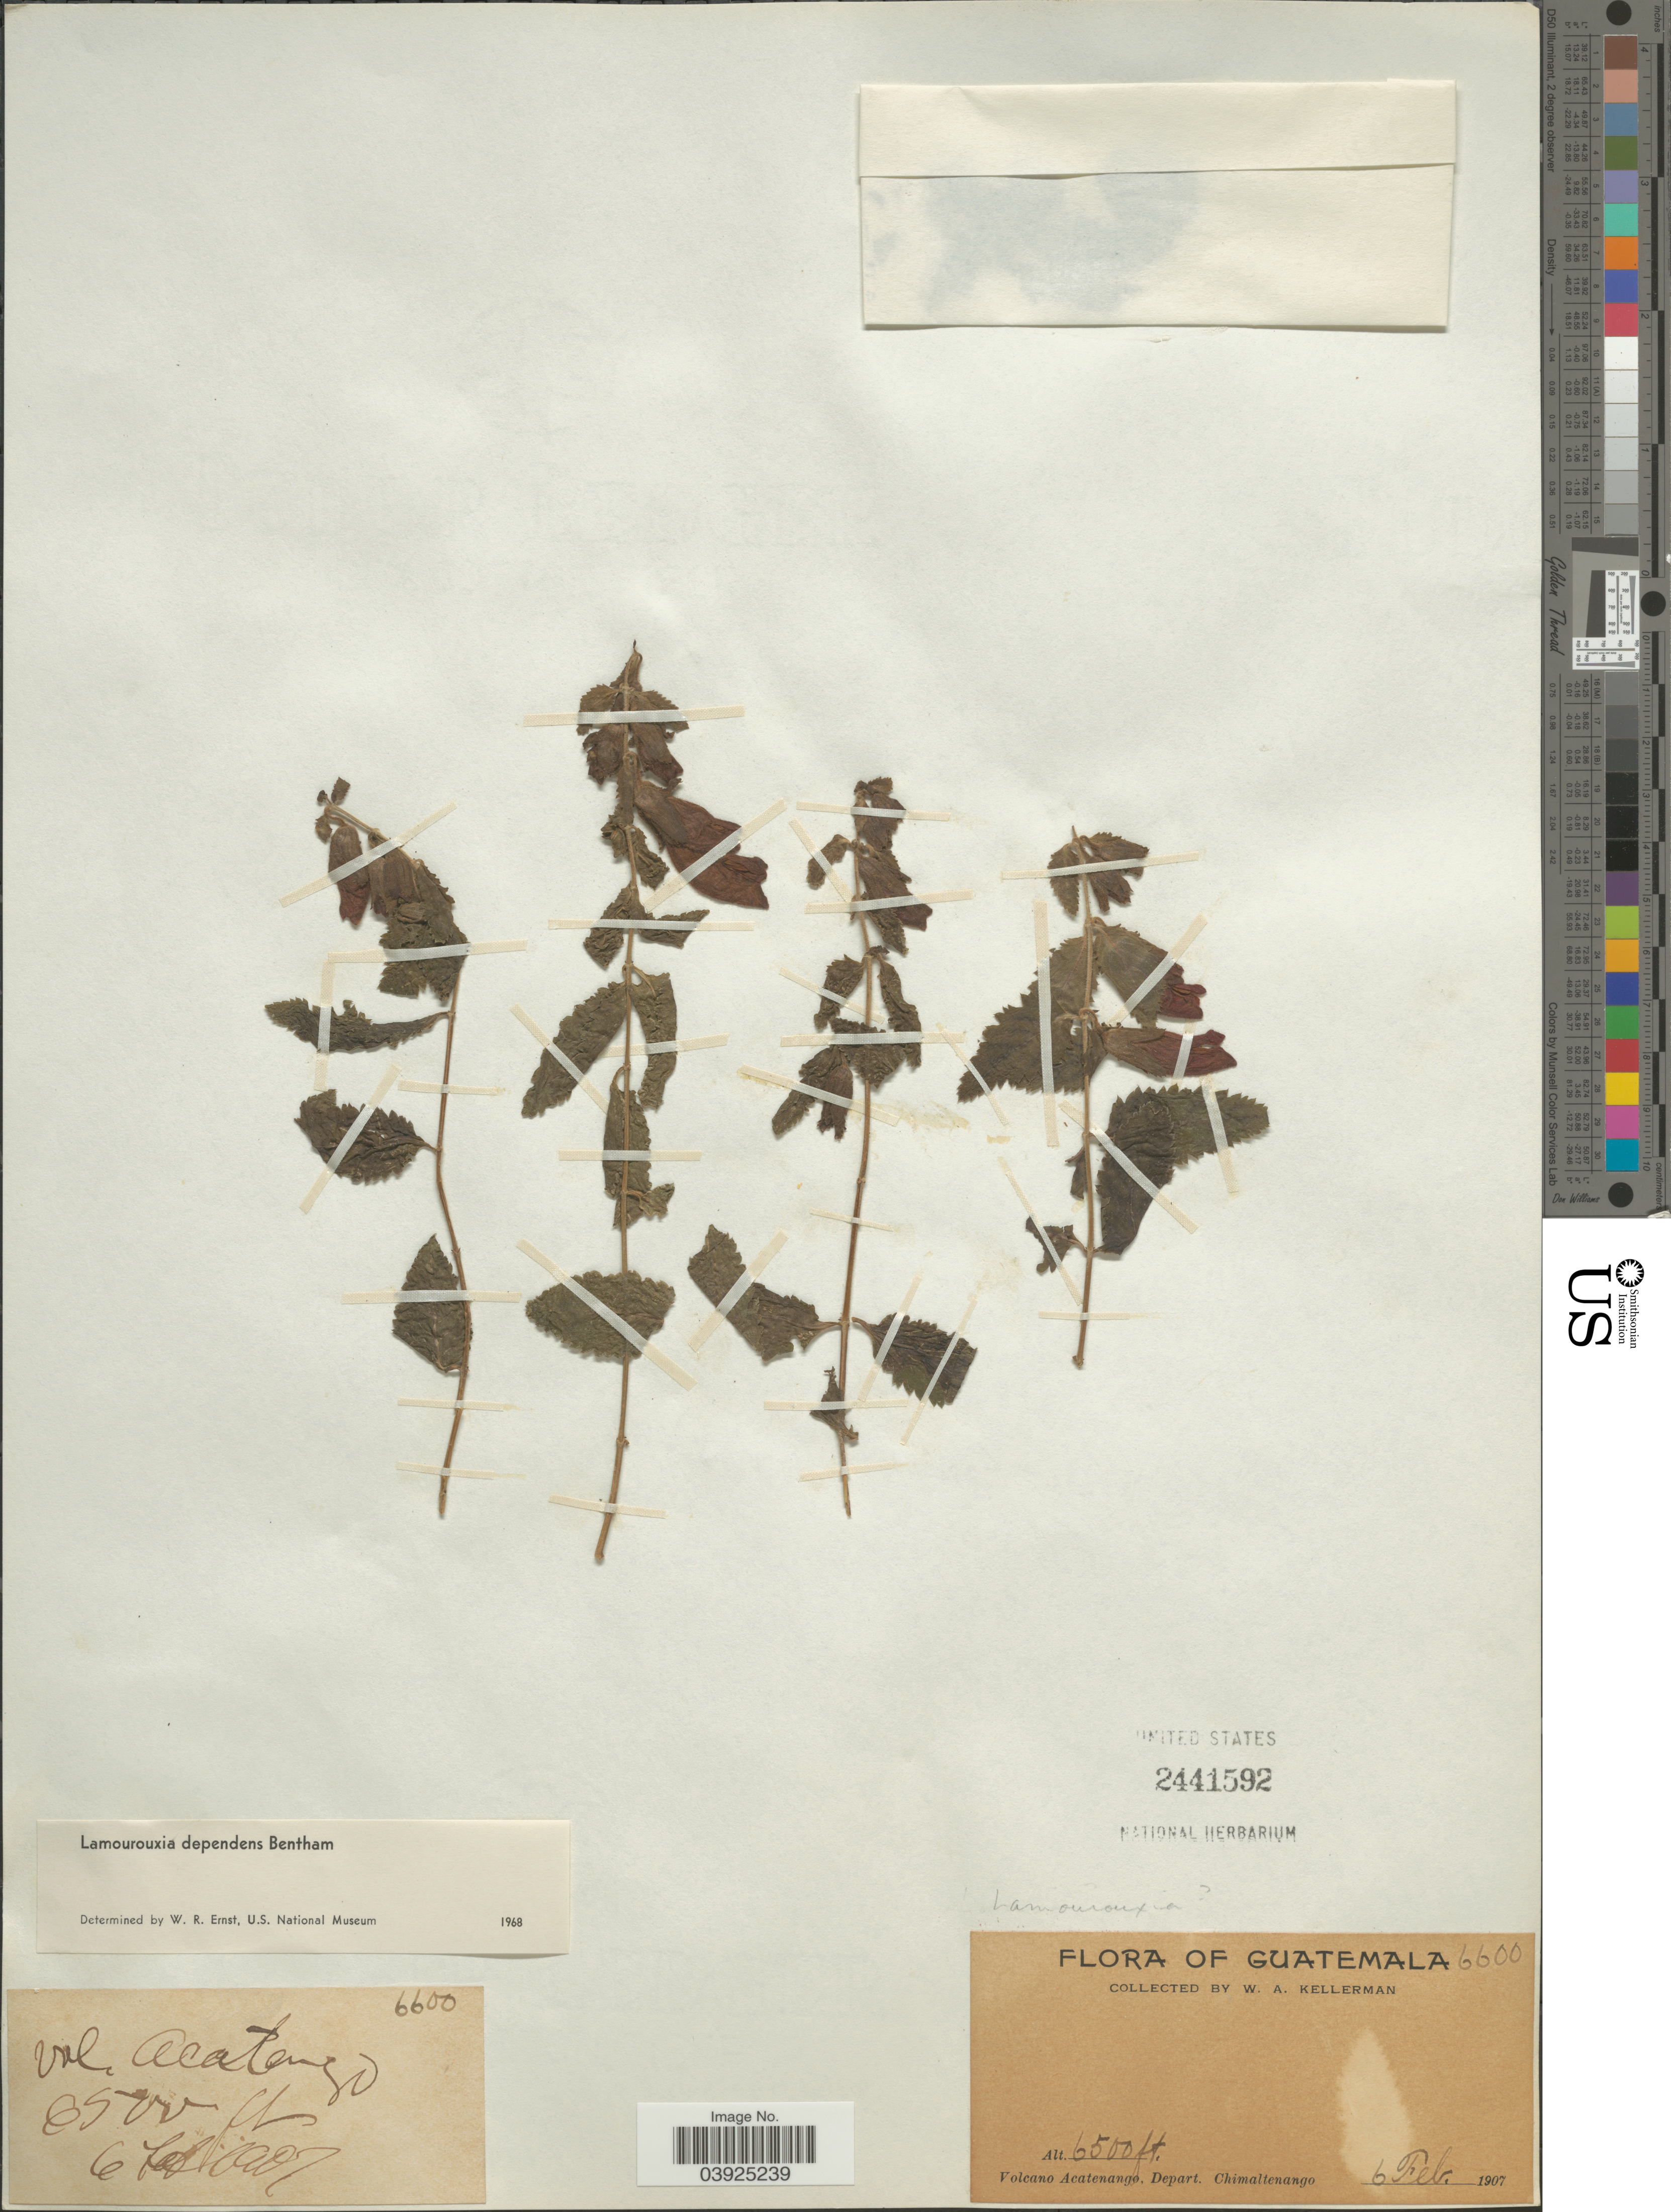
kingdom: Plantae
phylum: Tracheophyta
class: Magnoliopsida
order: Lamiales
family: Orobanchaceae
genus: Lamourouxia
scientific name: Lamourouxia dependens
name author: Benth.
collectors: W. Kellerman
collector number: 6600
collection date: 1907-02-06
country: Guatemala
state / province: Chimaltenango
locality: Volcano Acatenango, Depart. Chimaltenango.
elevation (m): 1981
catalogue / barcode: US 2441592